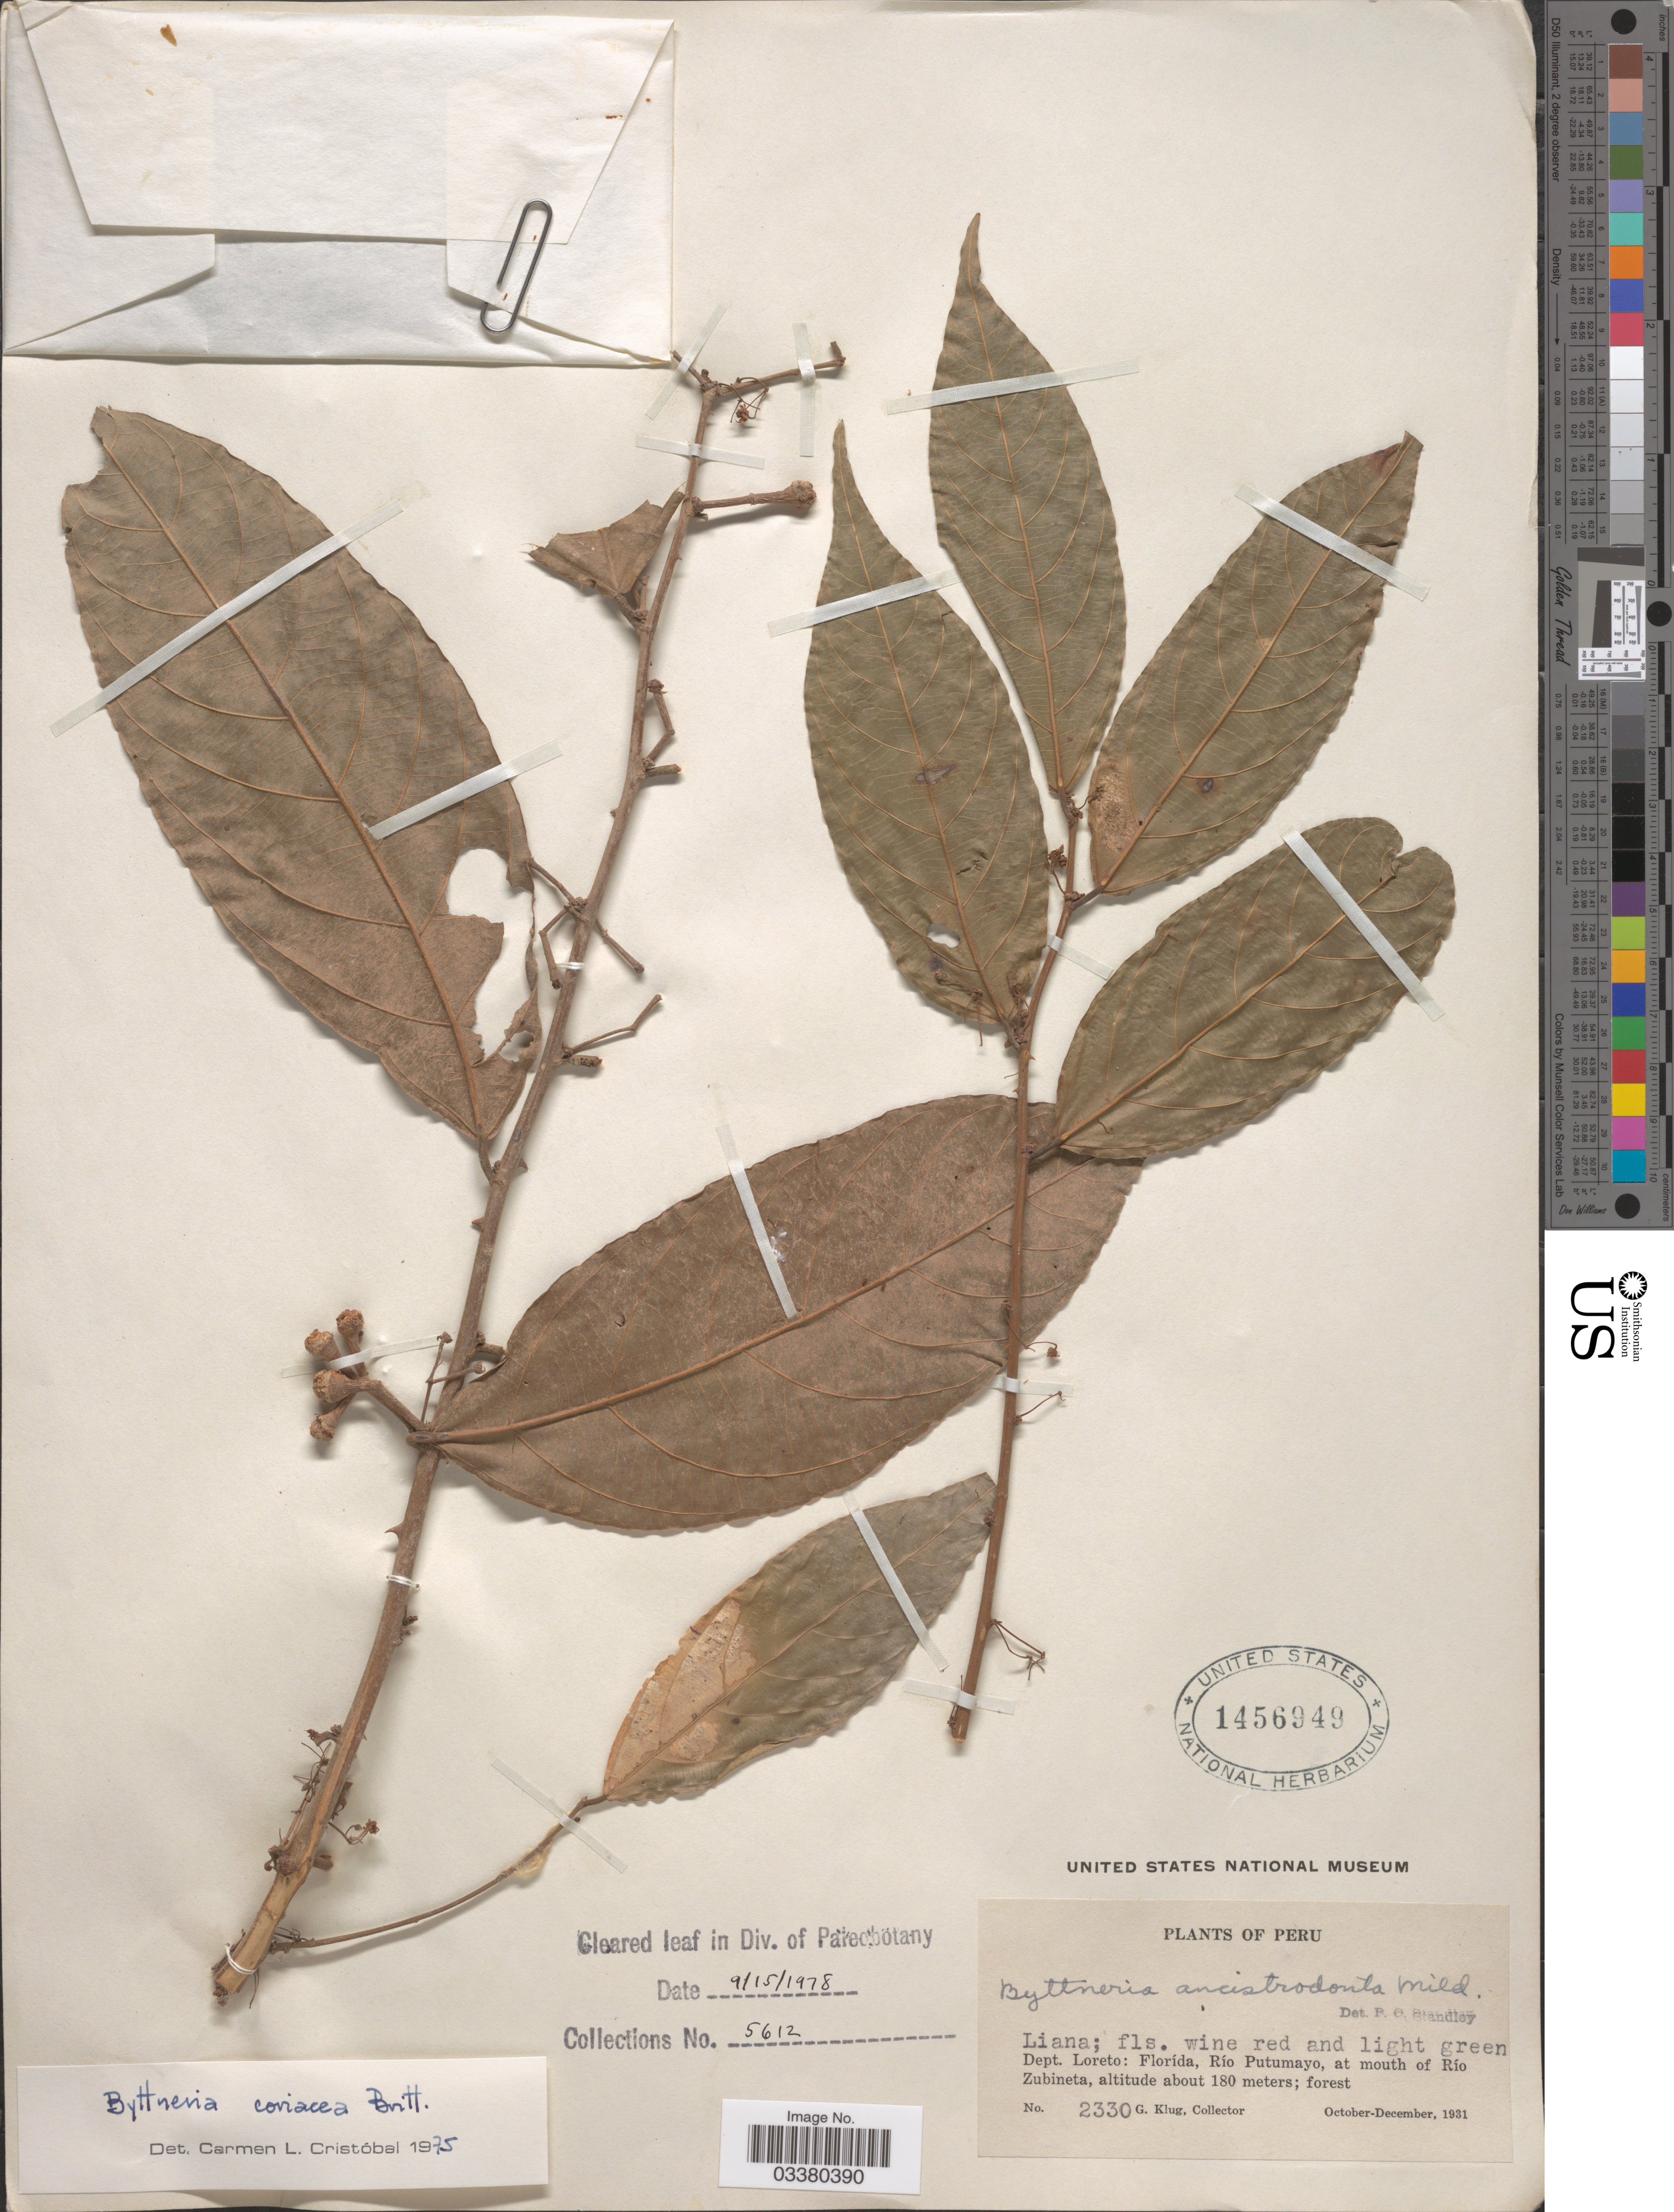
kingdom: Plantae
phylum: Tracheophyta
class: Magnoliopsida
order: Malvales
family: Malvaceae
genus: Byttneria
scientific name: Byttneria coriacea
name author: Britton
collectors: G. Klug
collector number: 2330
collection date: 1931-10/1931-12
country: Peru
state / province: Loreto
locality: Dept. Loreto: Florída, Río Putumayo, at mouth of Río Zubineta.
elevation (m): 180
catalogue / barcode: US 1456949